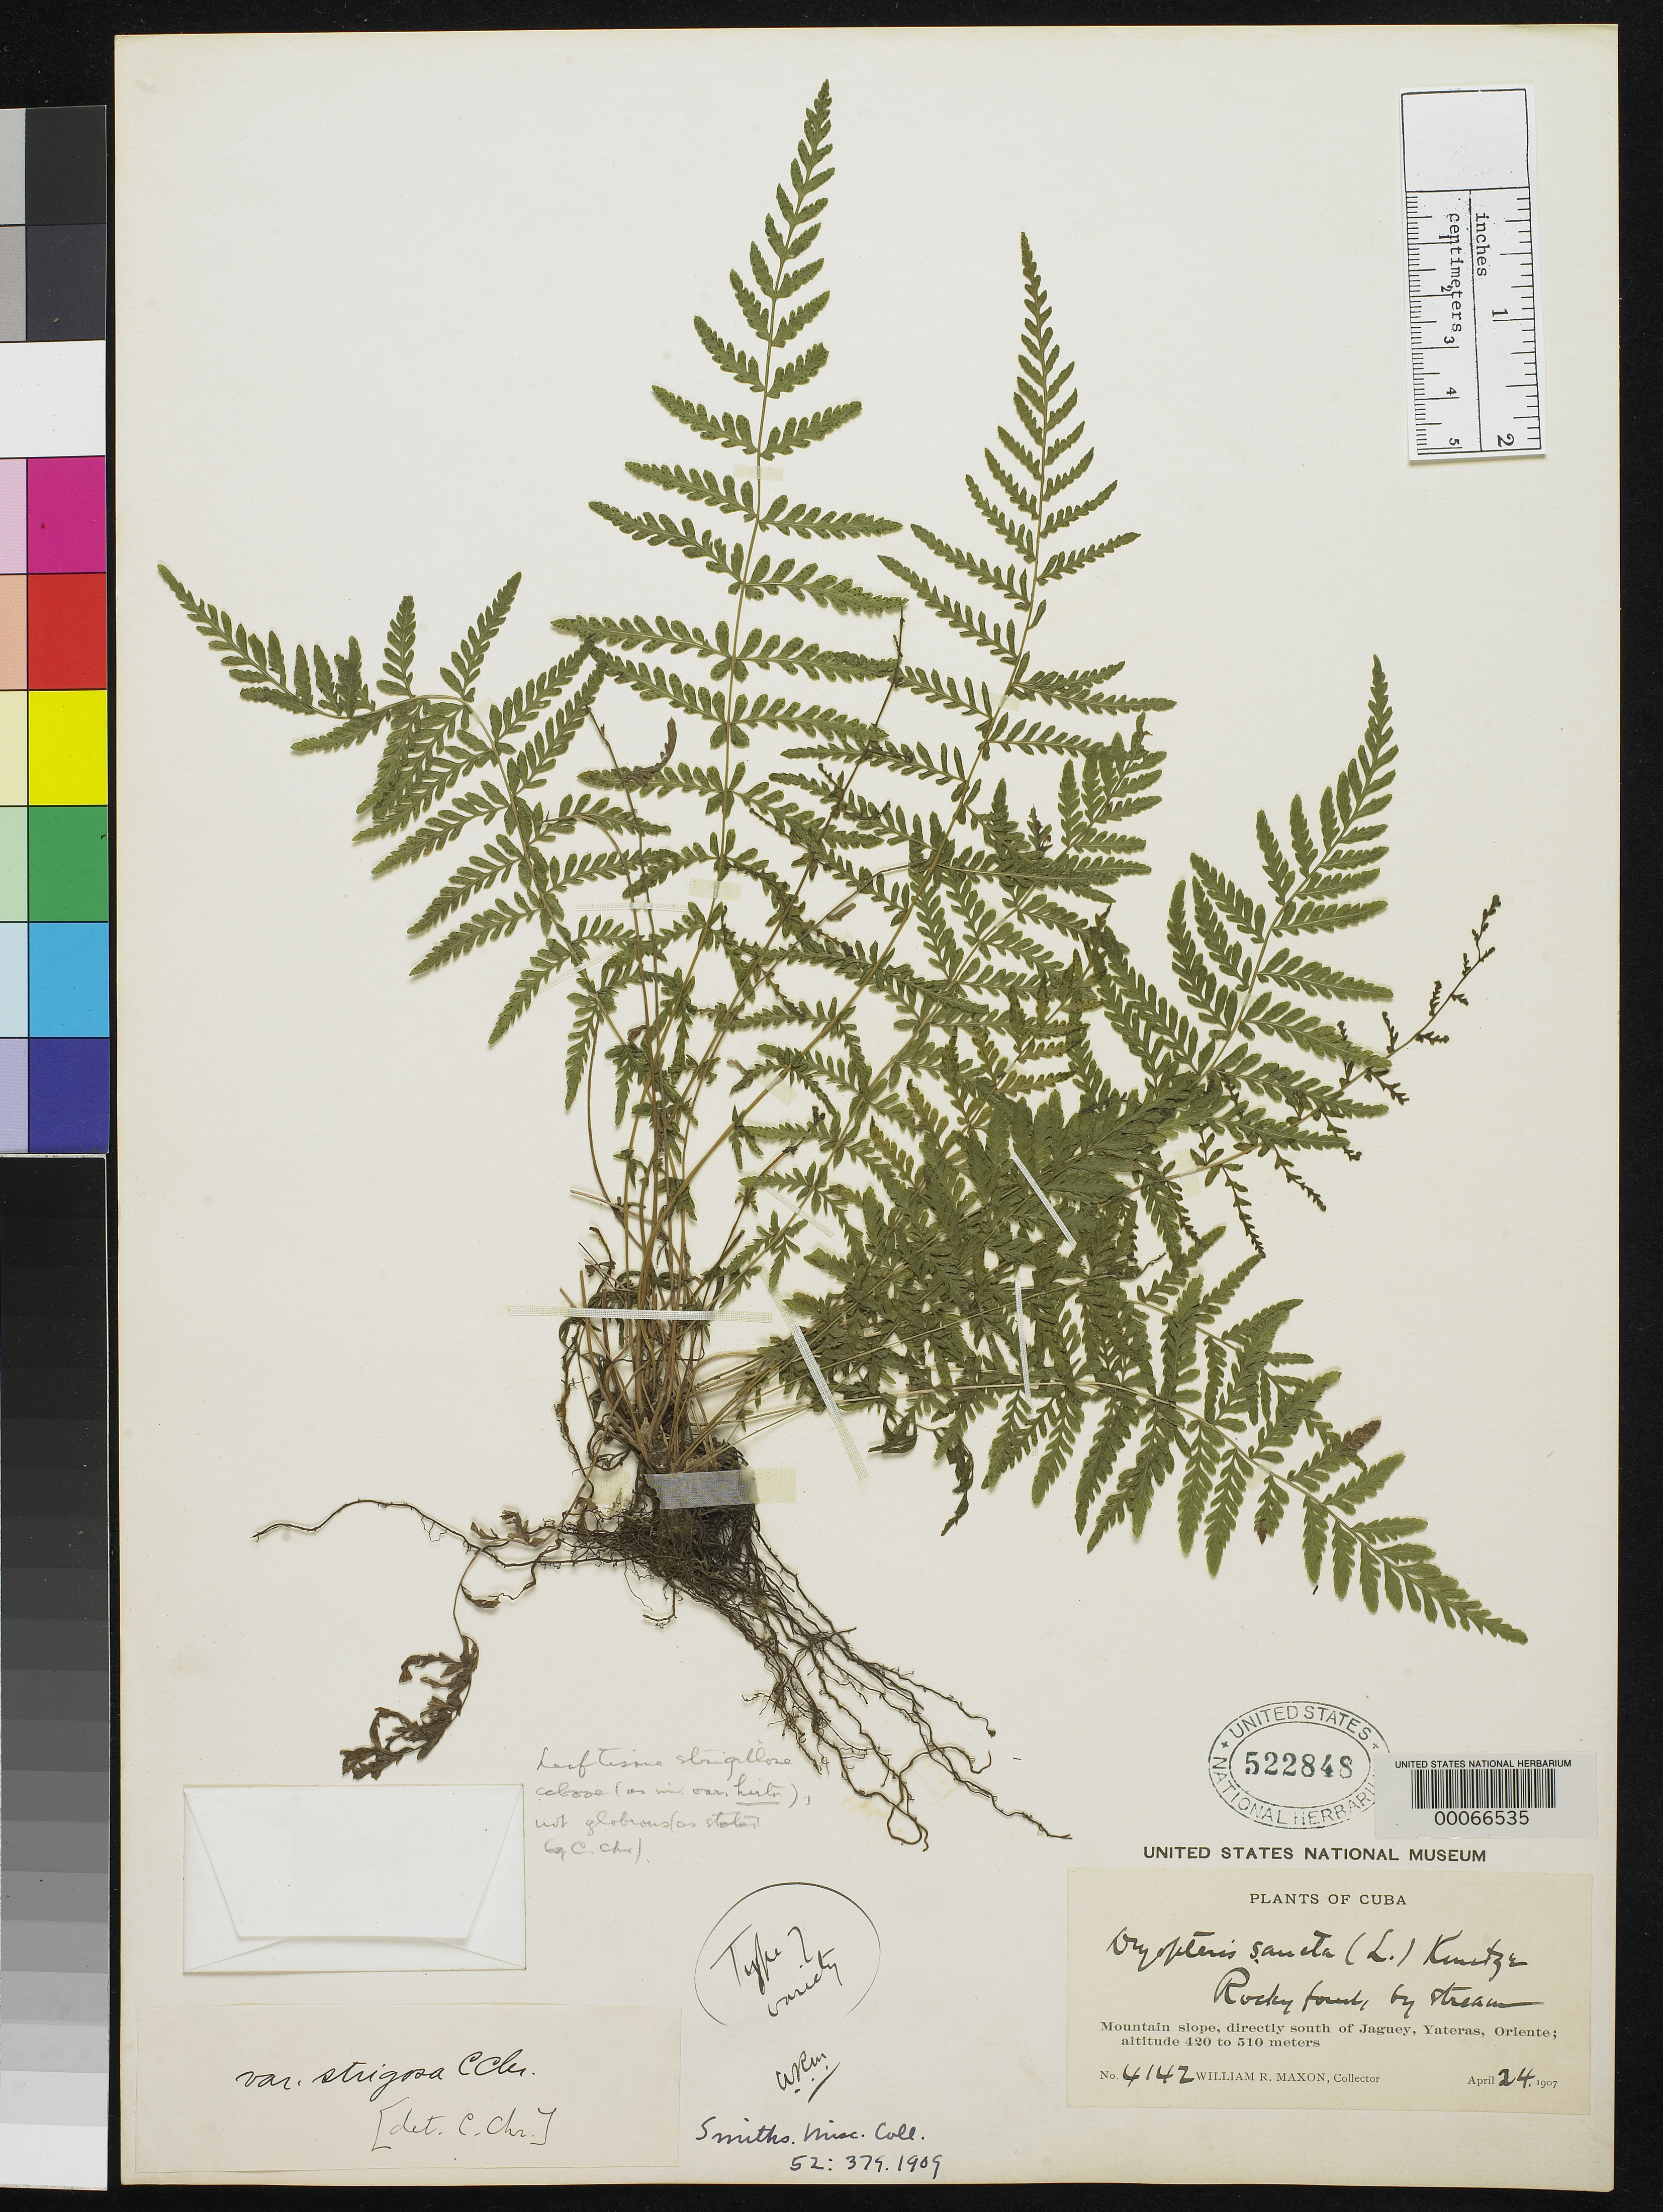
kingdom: Plantae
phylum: Tracheophyta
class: Polypodiopsida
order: Polypodiales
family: Dryopteridaceae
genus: Dryopteris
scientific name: Dryopteris sancta var. strigosa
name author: C. Chr.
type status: Holotype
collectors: W. R. Maxon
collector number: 4142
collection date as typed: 24 Apr 1907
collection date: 1907-04-24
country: Cuba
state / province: Oriente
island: Greater Antilles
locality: Mountain slope, directly S of Juguey, Yateras.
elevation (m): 420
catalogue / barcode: US 522848